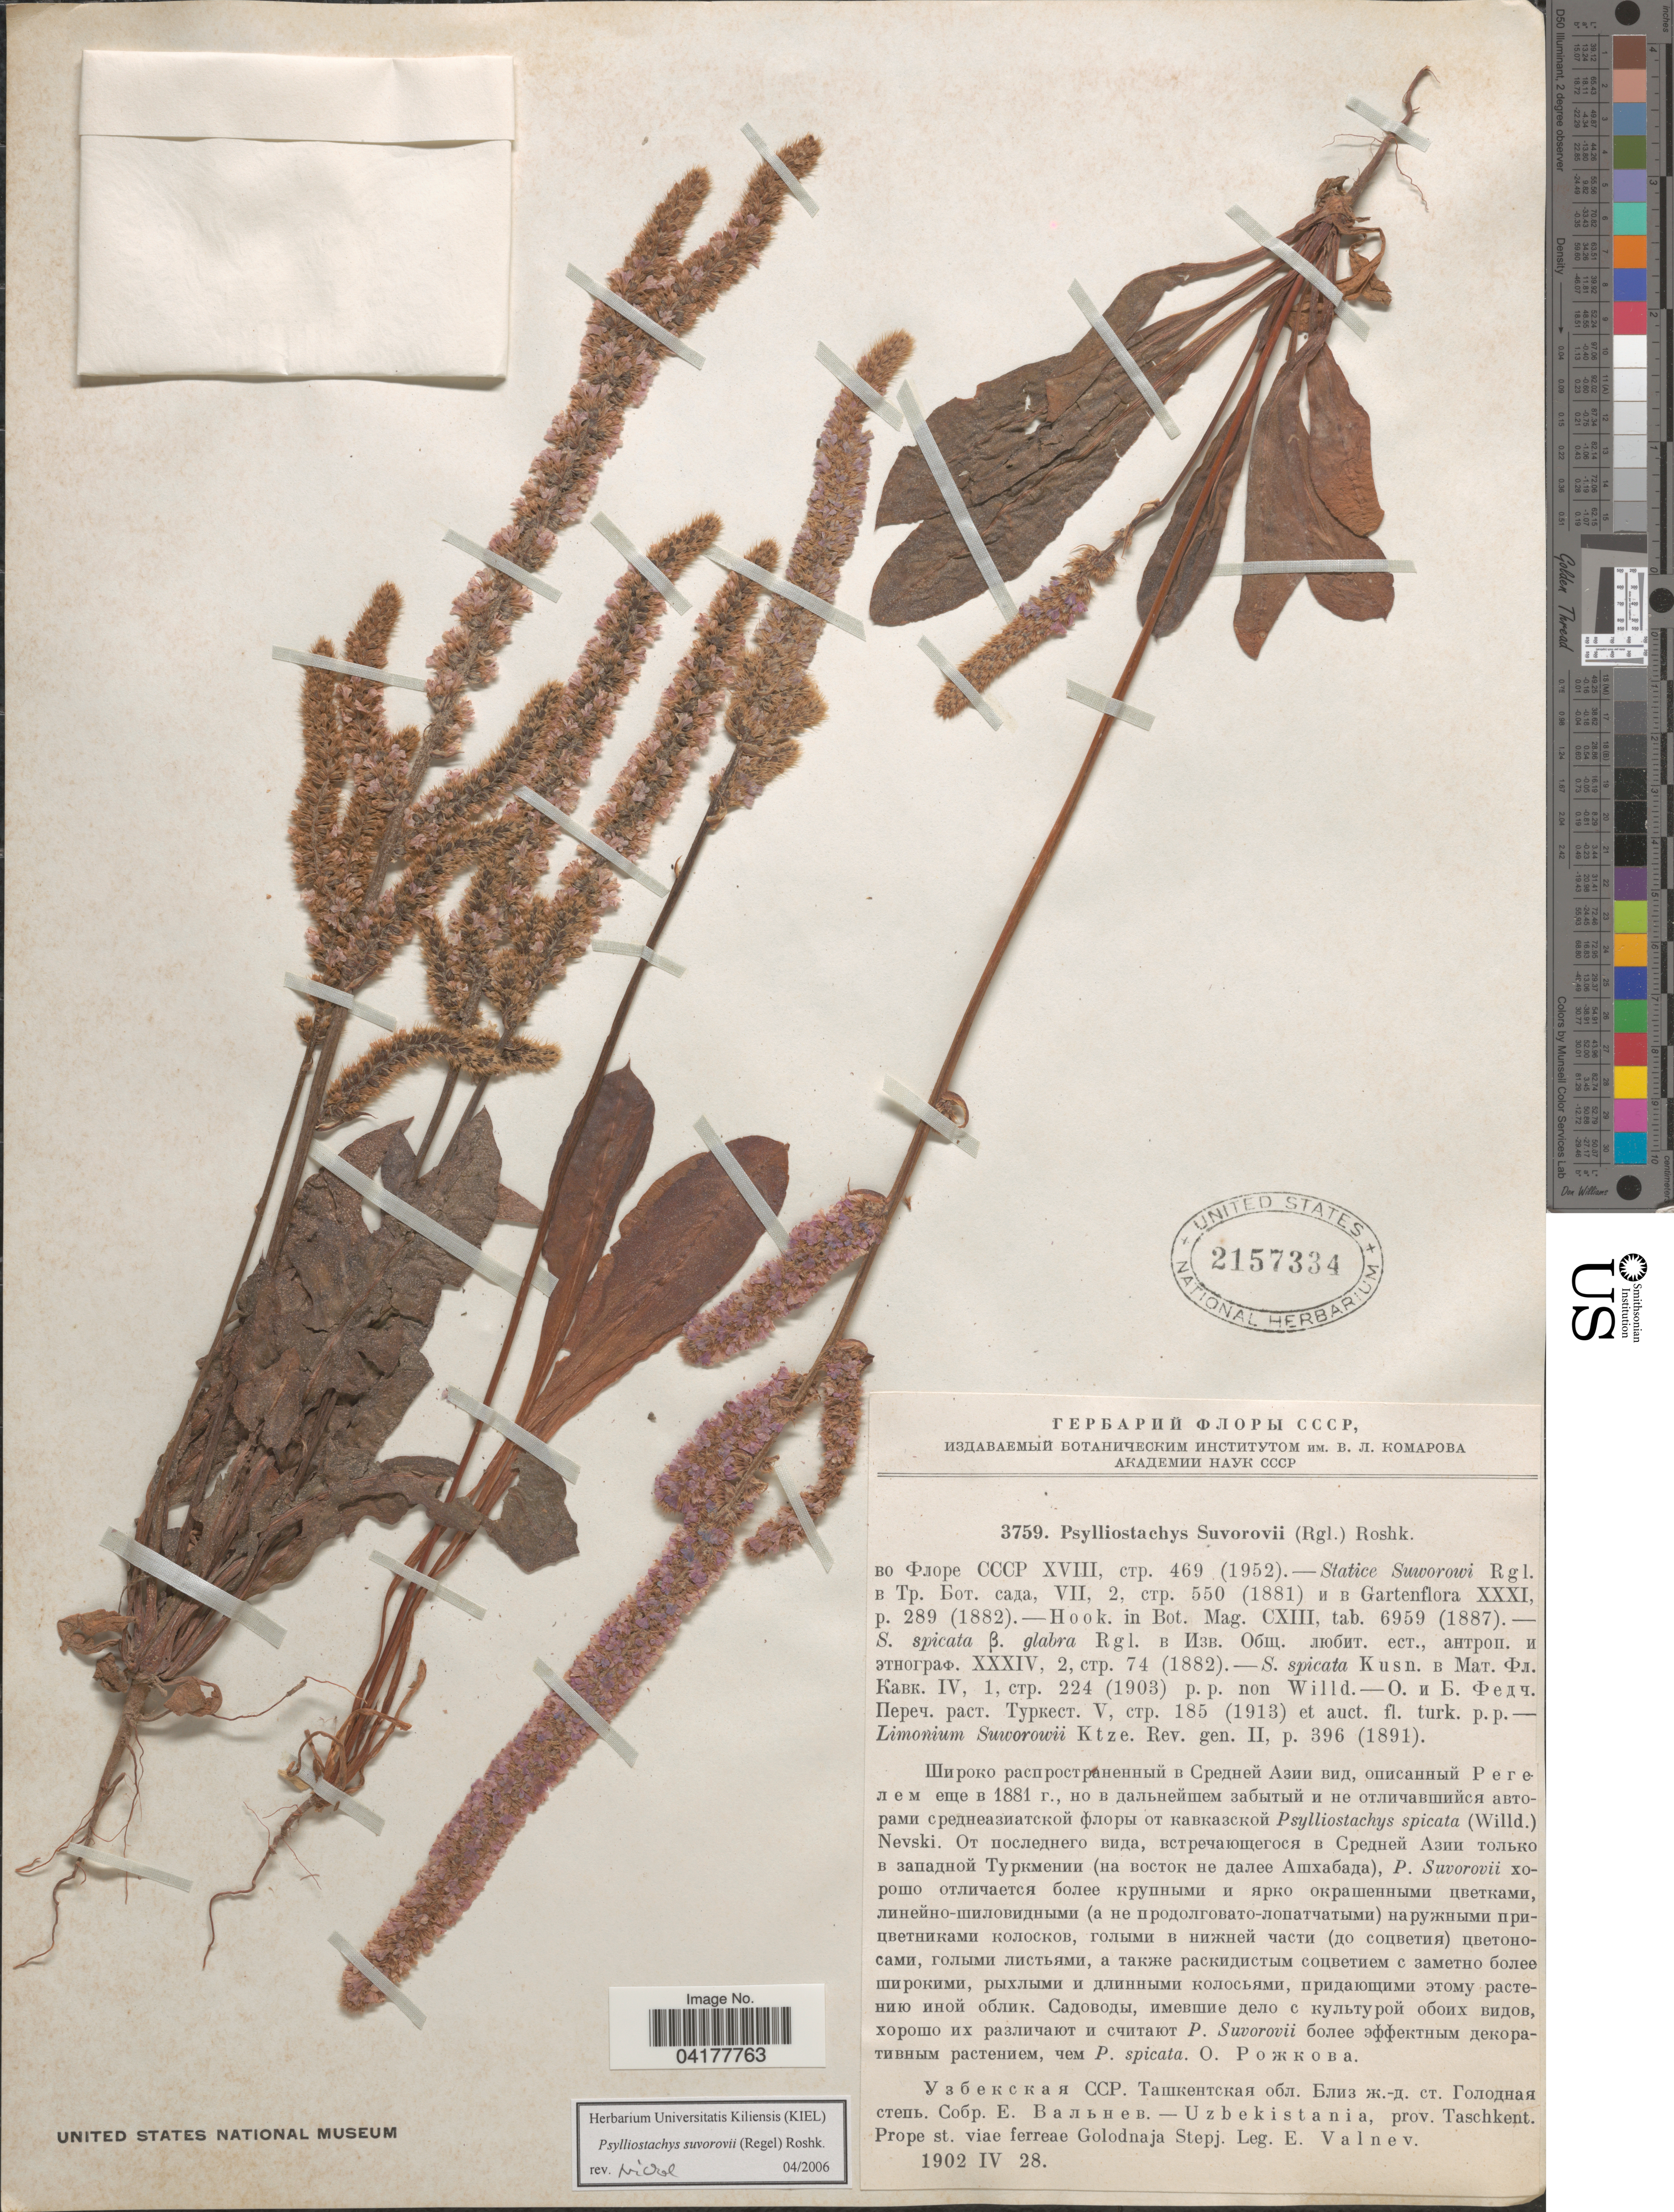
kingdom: Plantae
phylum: Tracheophyta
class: Magnoliopsida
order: Caryophyllales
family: Plumbaginaceae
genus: Psylliostachys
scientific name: Psylliostachys suvorovii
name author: (Regel) Roshkova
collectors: E. Valnev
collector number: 3759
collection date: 1902-04-28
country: Uzbekistan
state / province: Toshkent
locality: Uzbekistania, prov. Taschkent. Prope st. viae ferreae Golodnaja Stepj.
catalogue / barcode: US 2157334